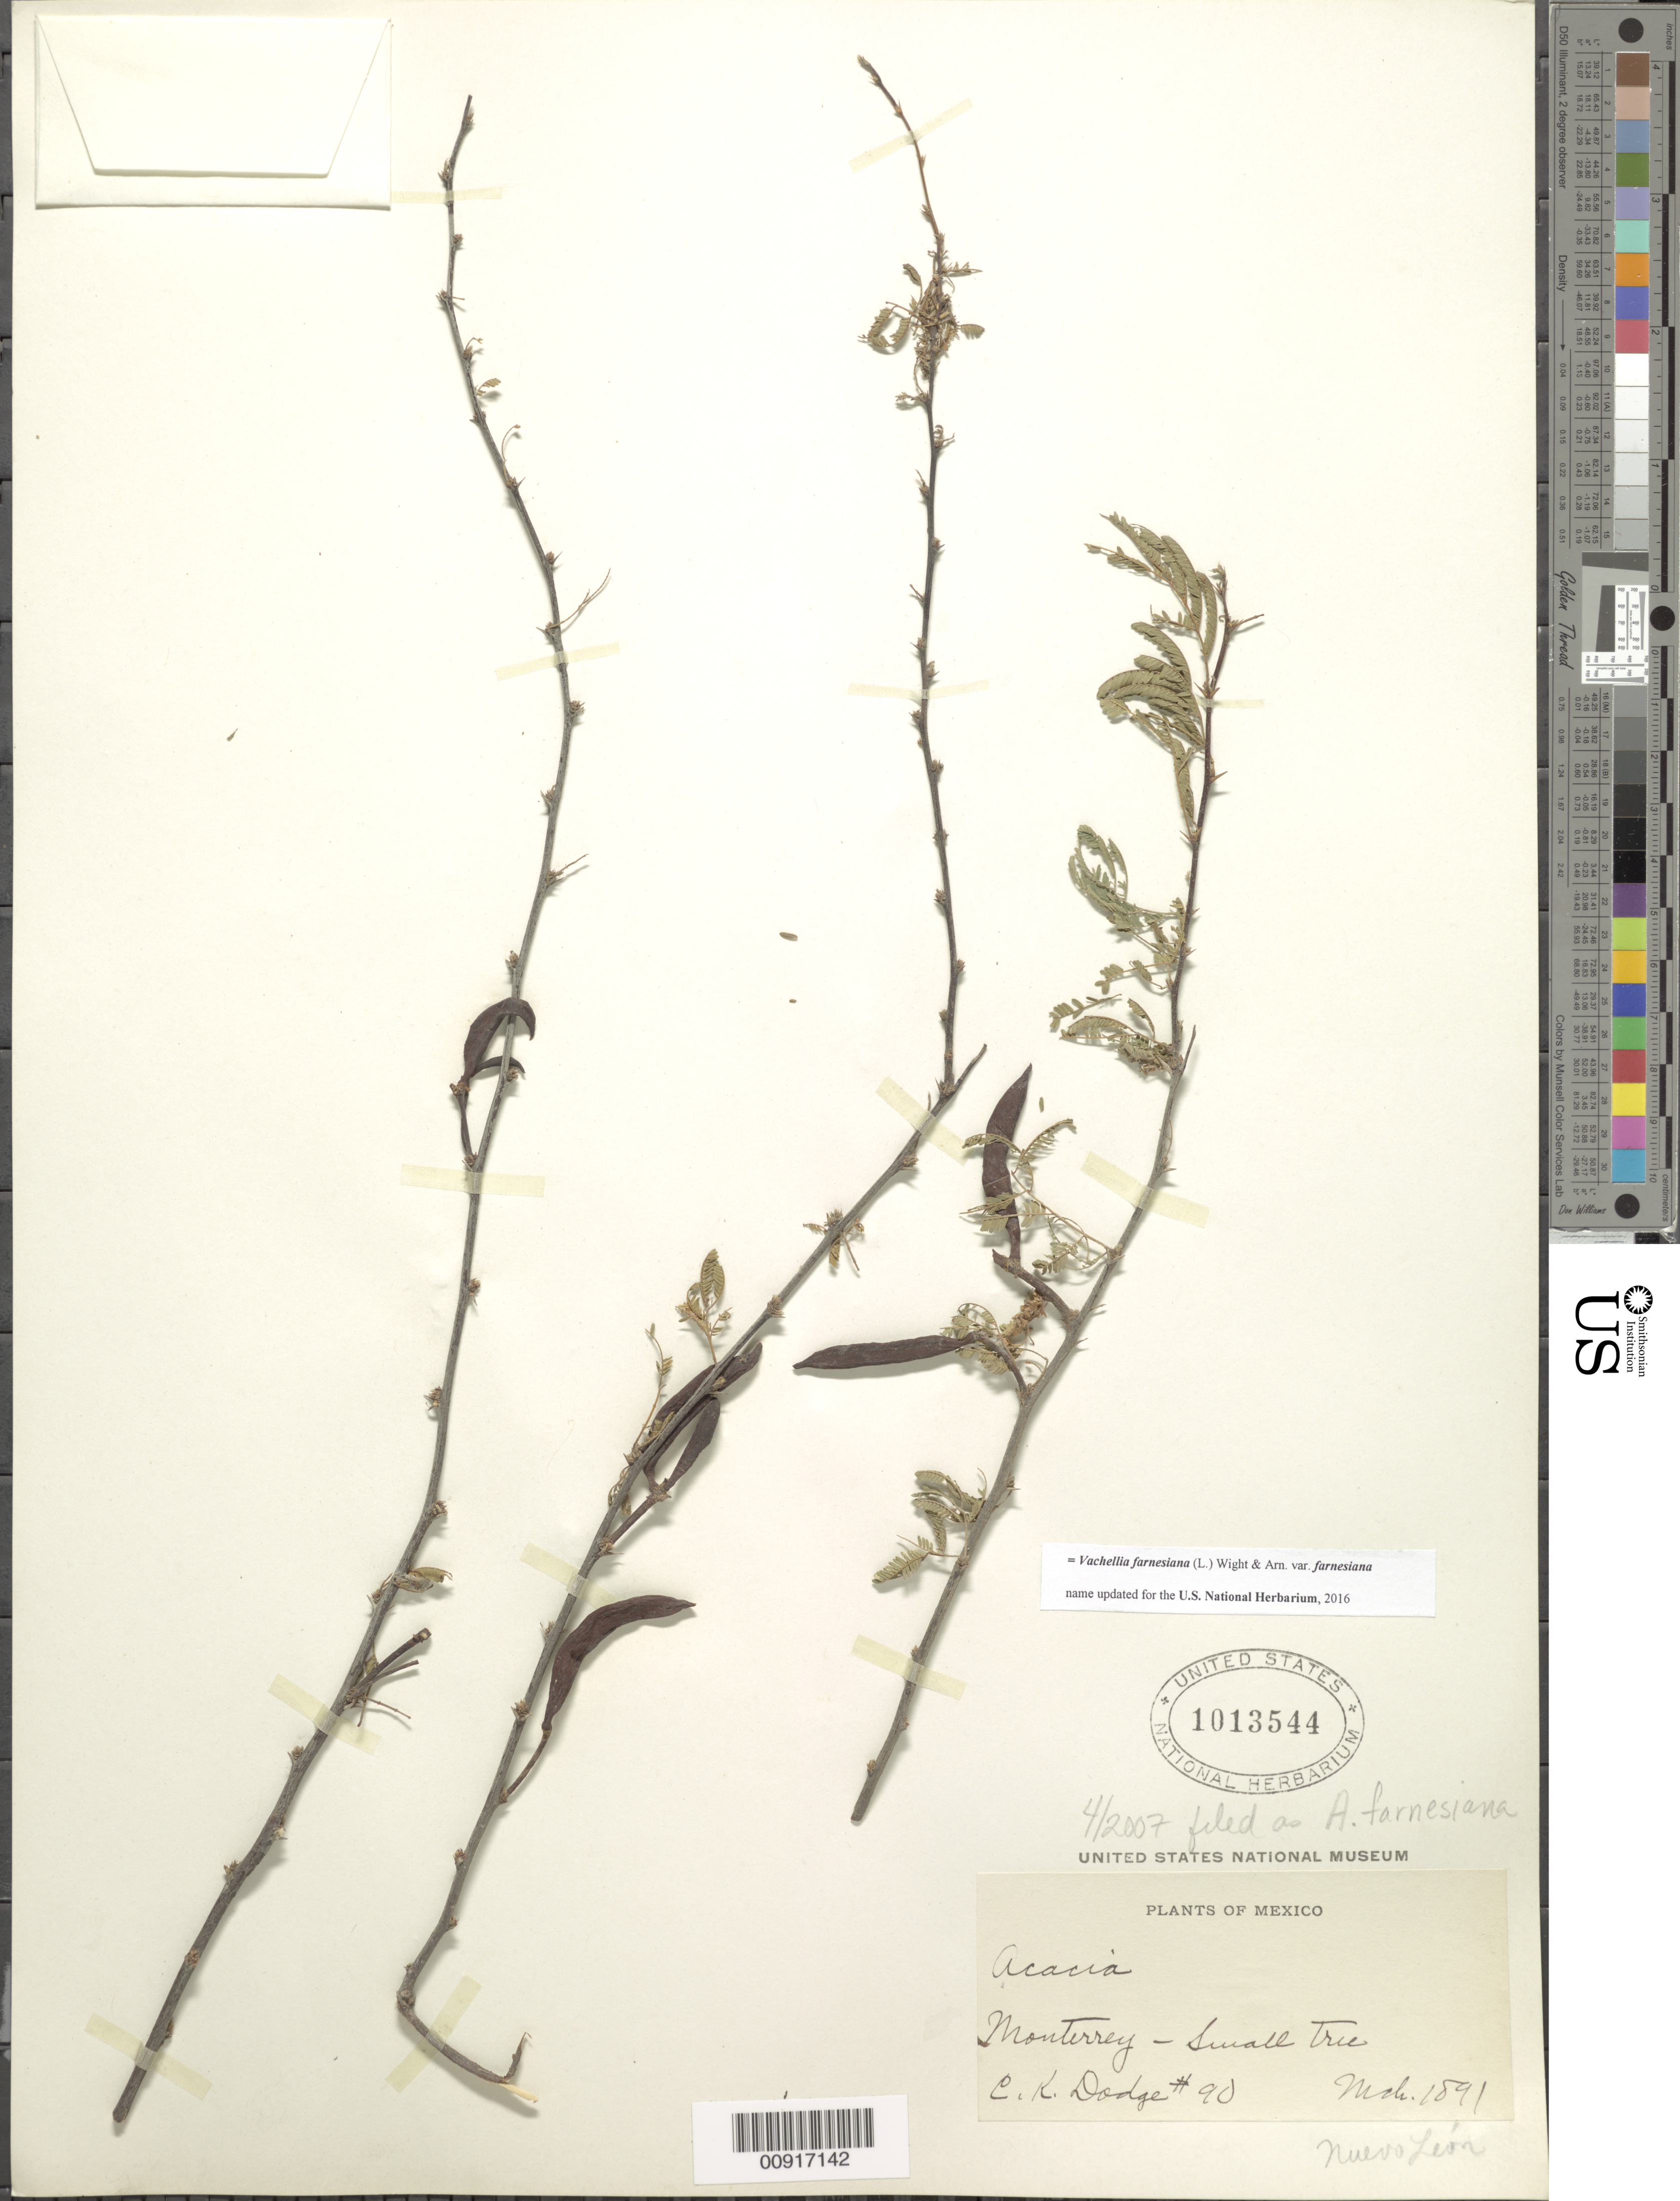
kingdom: Plantae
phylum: Tracheophyta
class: Magnoliopsida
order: Fabales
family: Fabaceae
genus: Vachellia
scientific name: Vachellia farnesiana var. farnesiana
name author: (L.) Wight & Arn.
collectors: C. Dodge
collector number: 90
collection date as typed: Mar 1891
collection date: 1891-03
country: Mexico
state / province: Nuevo León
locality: Monterrey.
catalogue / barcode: US 1013544